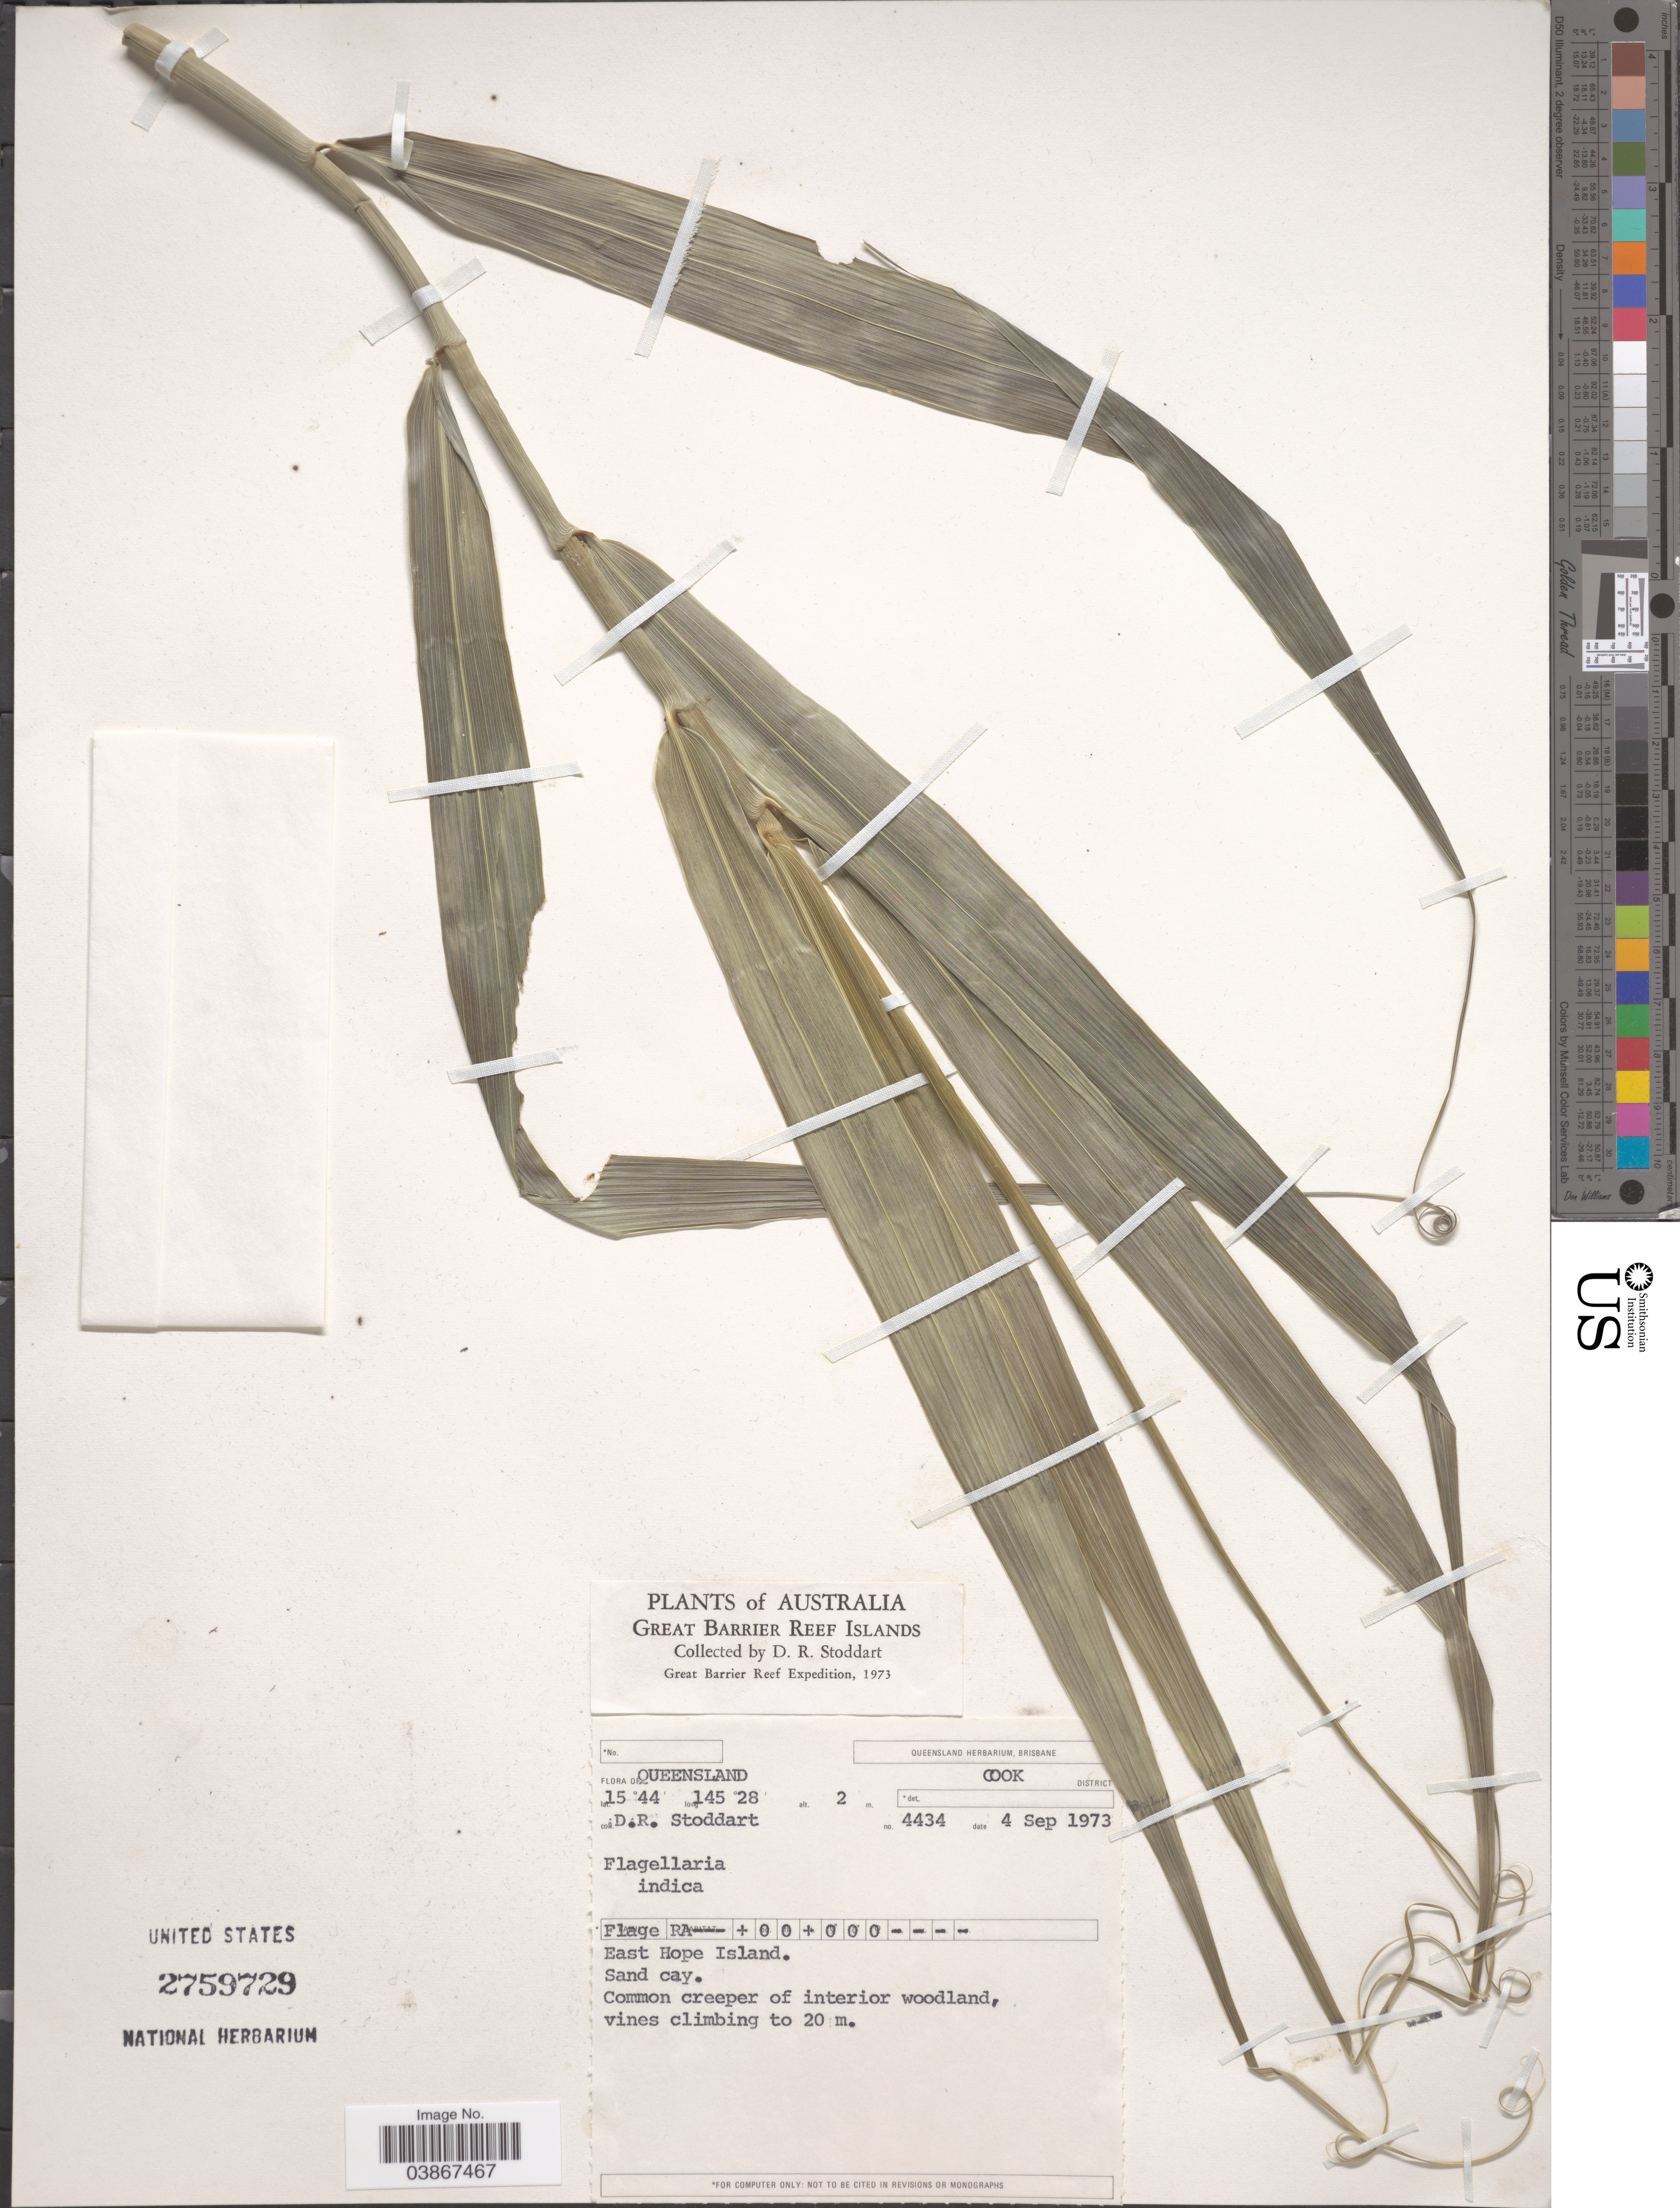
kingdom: Plantae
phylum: Tracheophyta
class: Liliopsida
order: Poales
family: Flagellariaceae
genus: Flagellaria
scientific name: Flagellaria indica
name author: L.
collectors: D. R. Stoddart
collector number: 4434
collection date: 1973-09-04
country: Australia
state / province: Queensland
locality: Great Barrier Reef Islands. Cook District. East Hope Island.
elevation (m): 2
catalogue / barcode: US 2759729